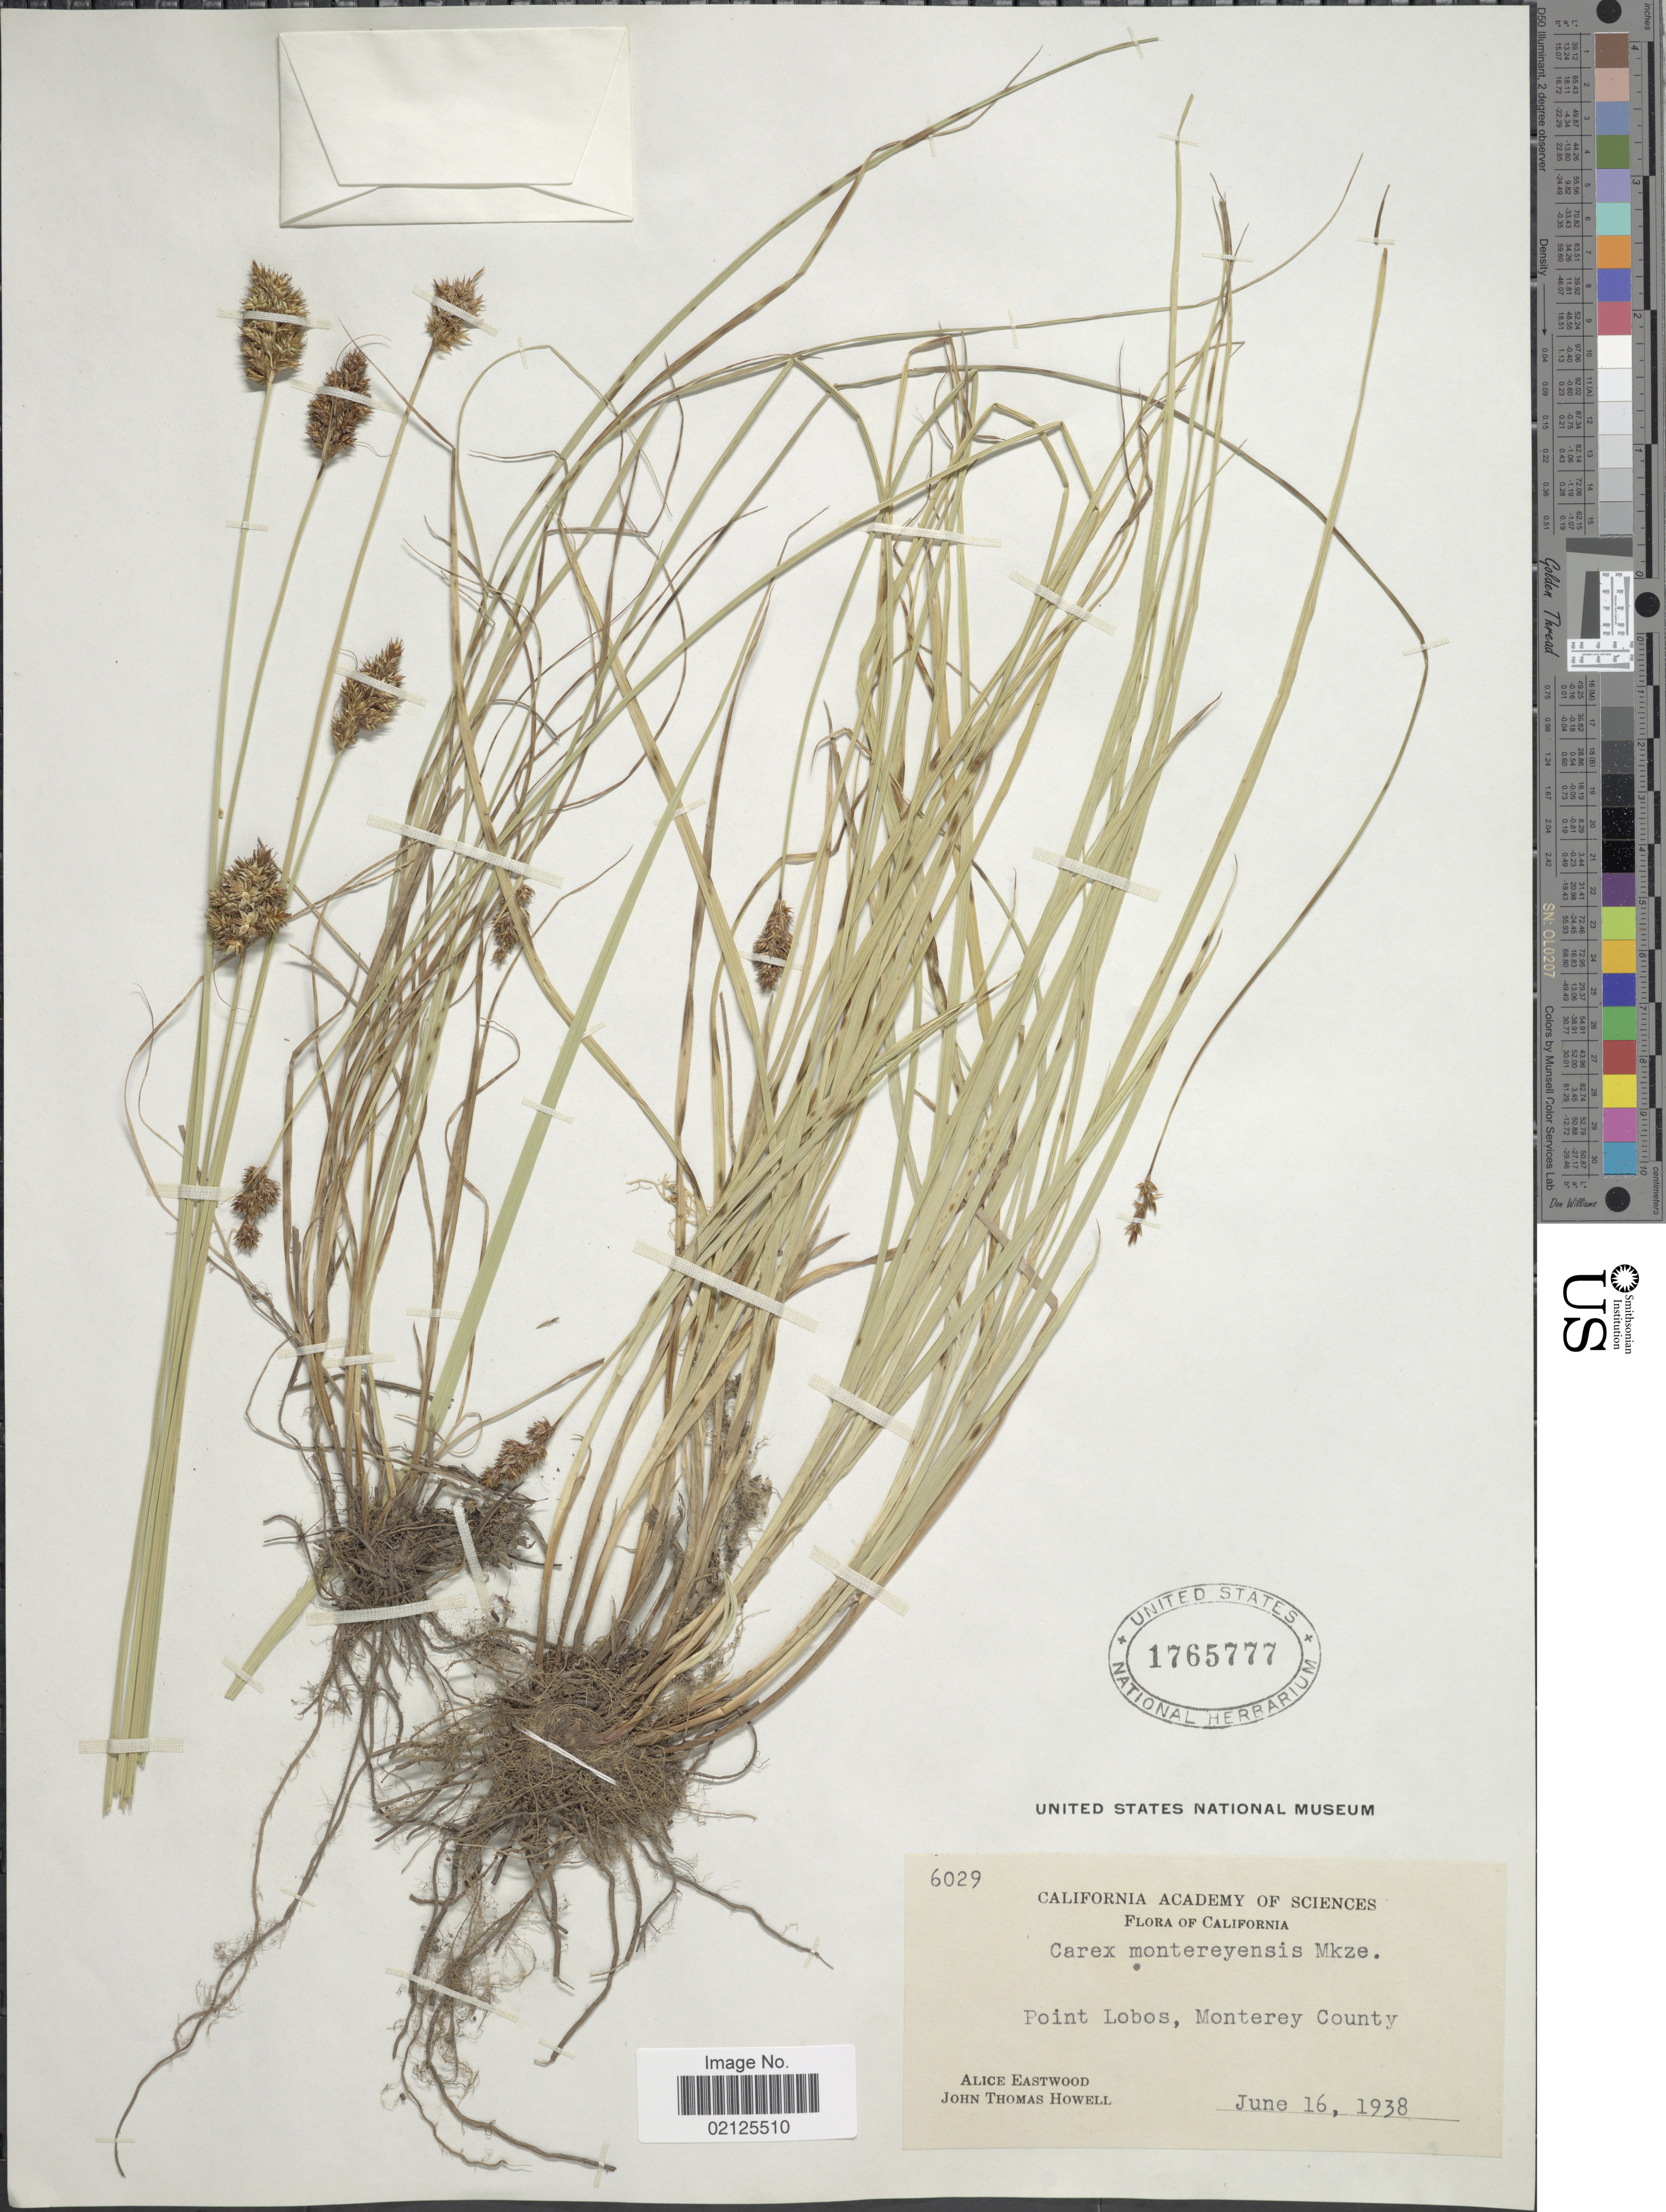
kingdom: Plantae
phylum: Tracheophyta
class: Liliopsida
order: Poales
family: Cyperaceae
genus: Carex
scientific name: Carex harfordii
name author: Mack.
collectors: A. Eastwood & J. T. Howell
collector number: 6029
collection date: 1938-06-16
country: United States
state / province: California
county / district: Monterey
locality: Point Lobos, Monterey County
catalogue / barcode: US 1765777